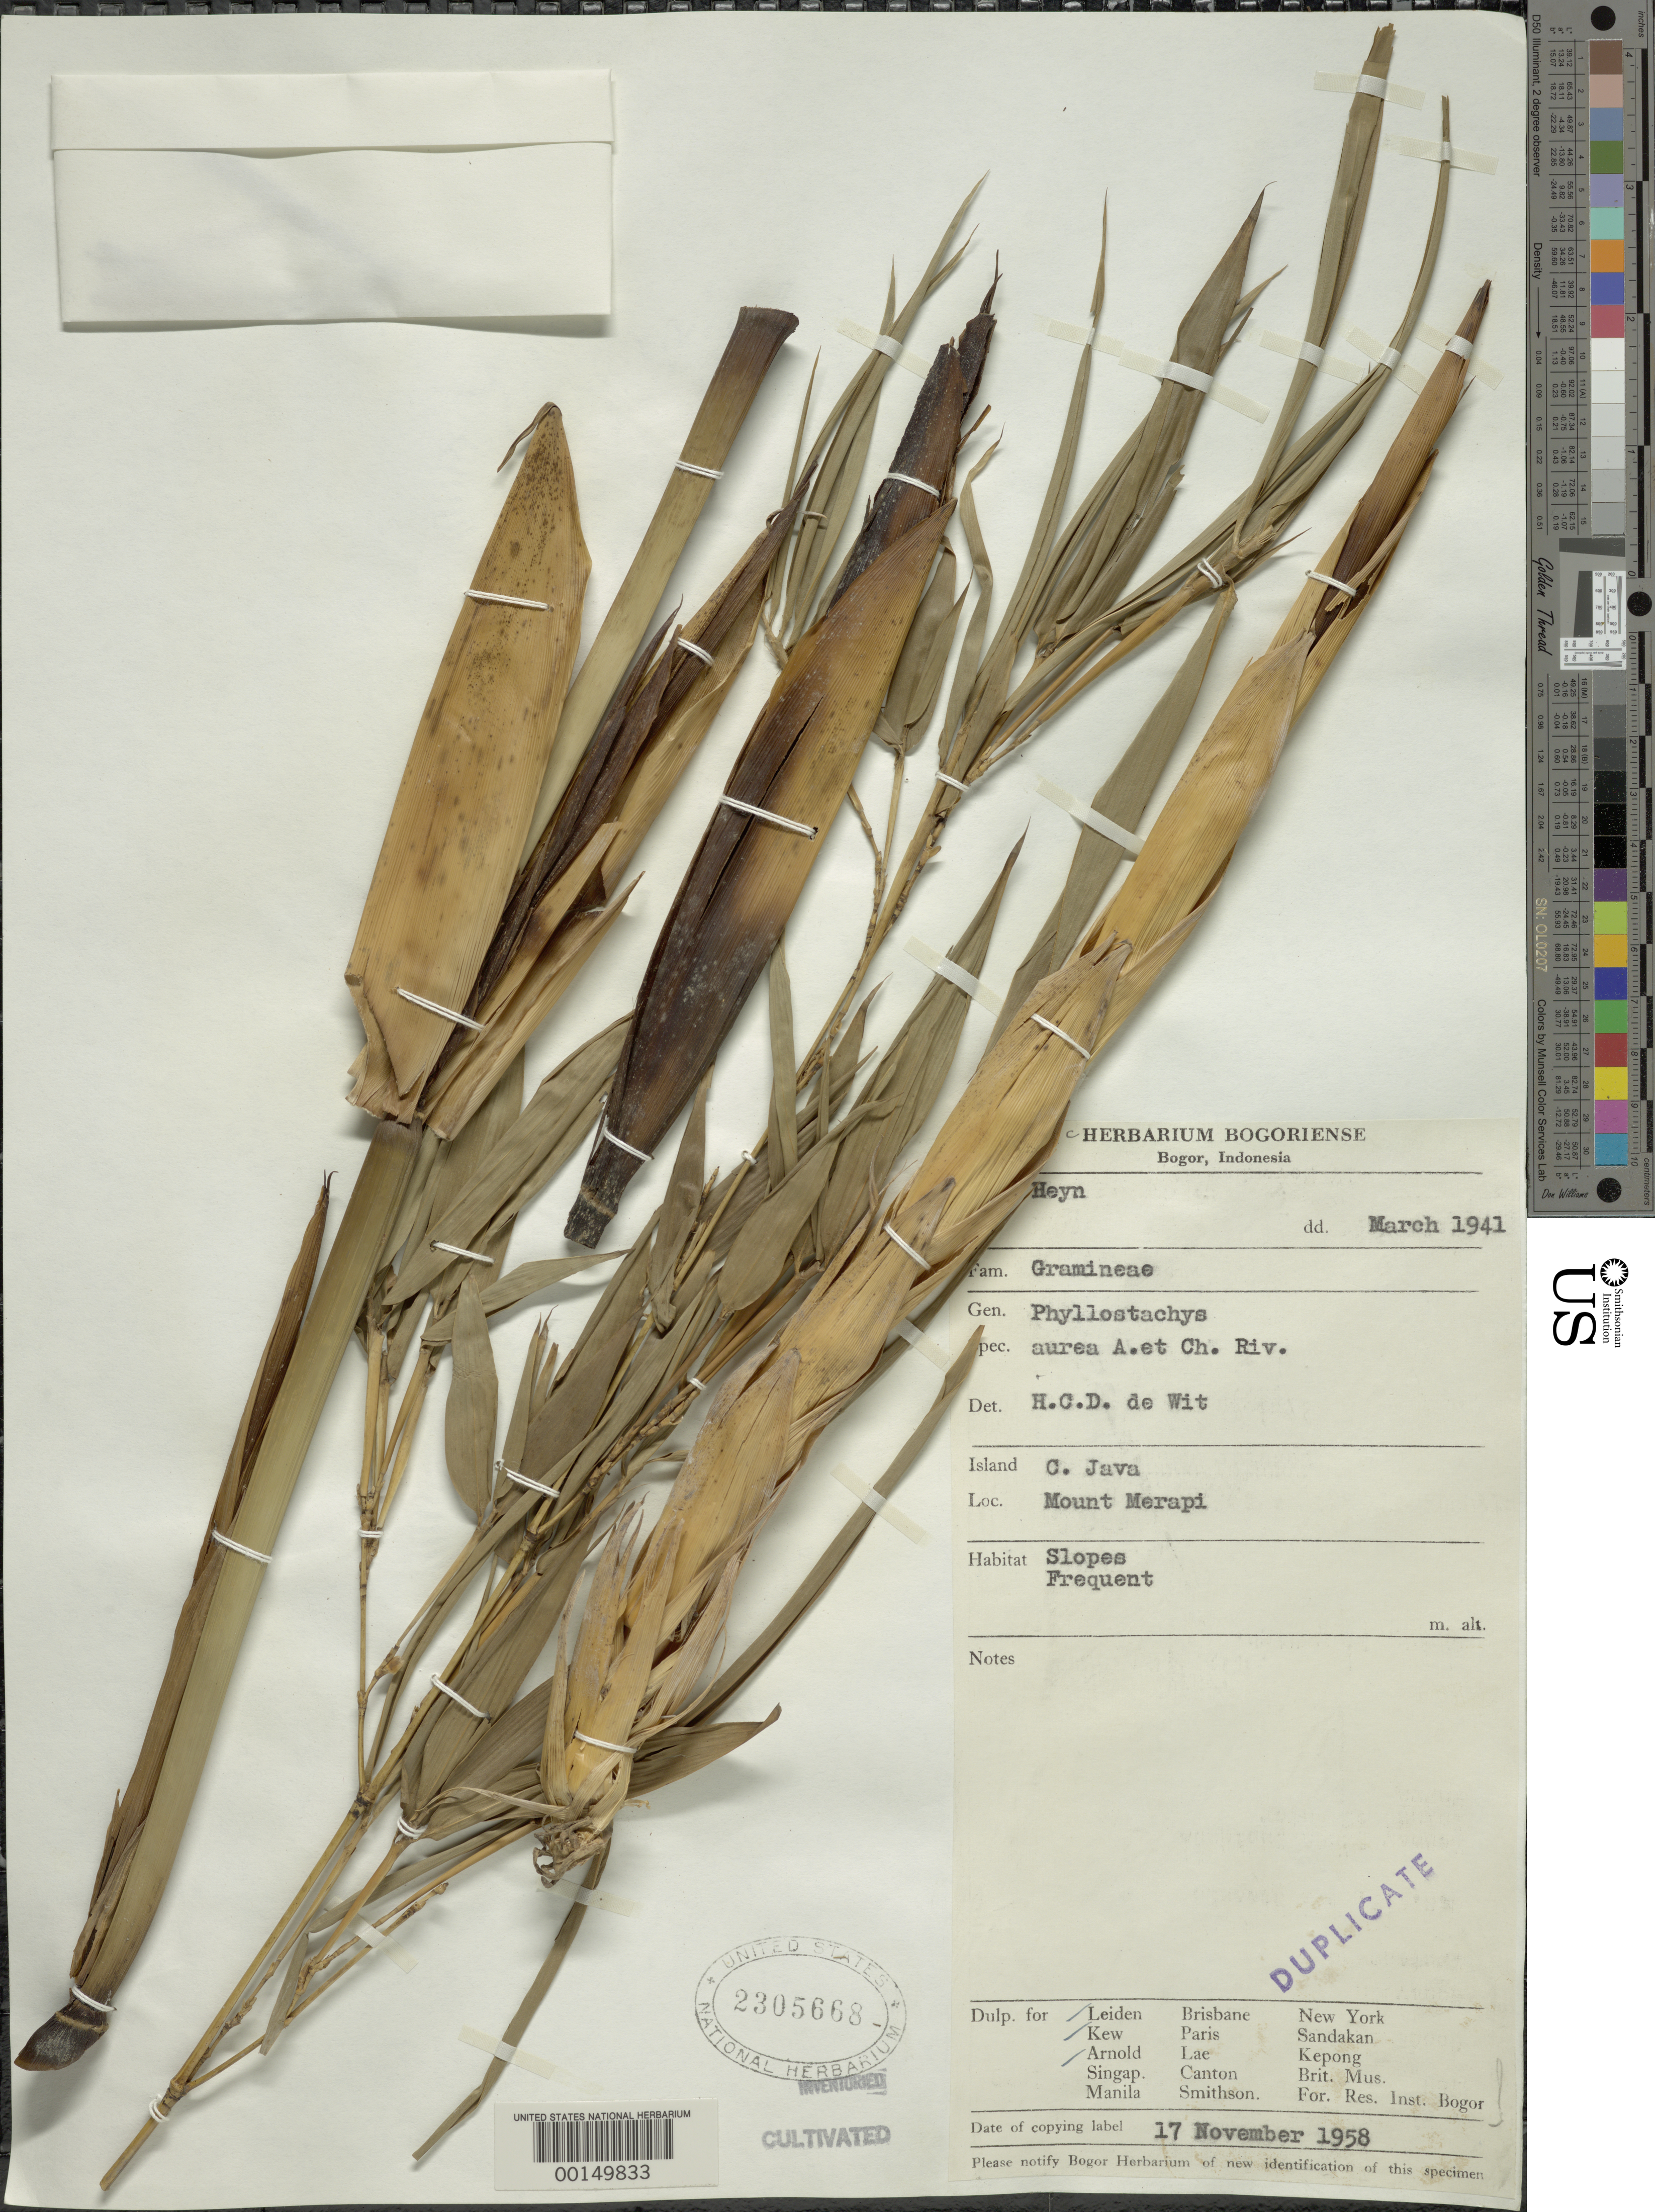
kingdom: Plantae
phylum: Tracheophyta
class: Liliopsida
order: Poales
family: Poaceae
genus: Phyllostachys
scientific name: Phyllostachys aurea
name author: Rivière & C. Rivière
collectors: -. Heyn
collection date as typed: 17 Nov 1958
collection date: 1958-11-17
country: Indonesia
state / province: Java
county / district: Jawa Barat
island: Java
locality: Bogor, mount merapi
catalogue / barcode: US 2305668